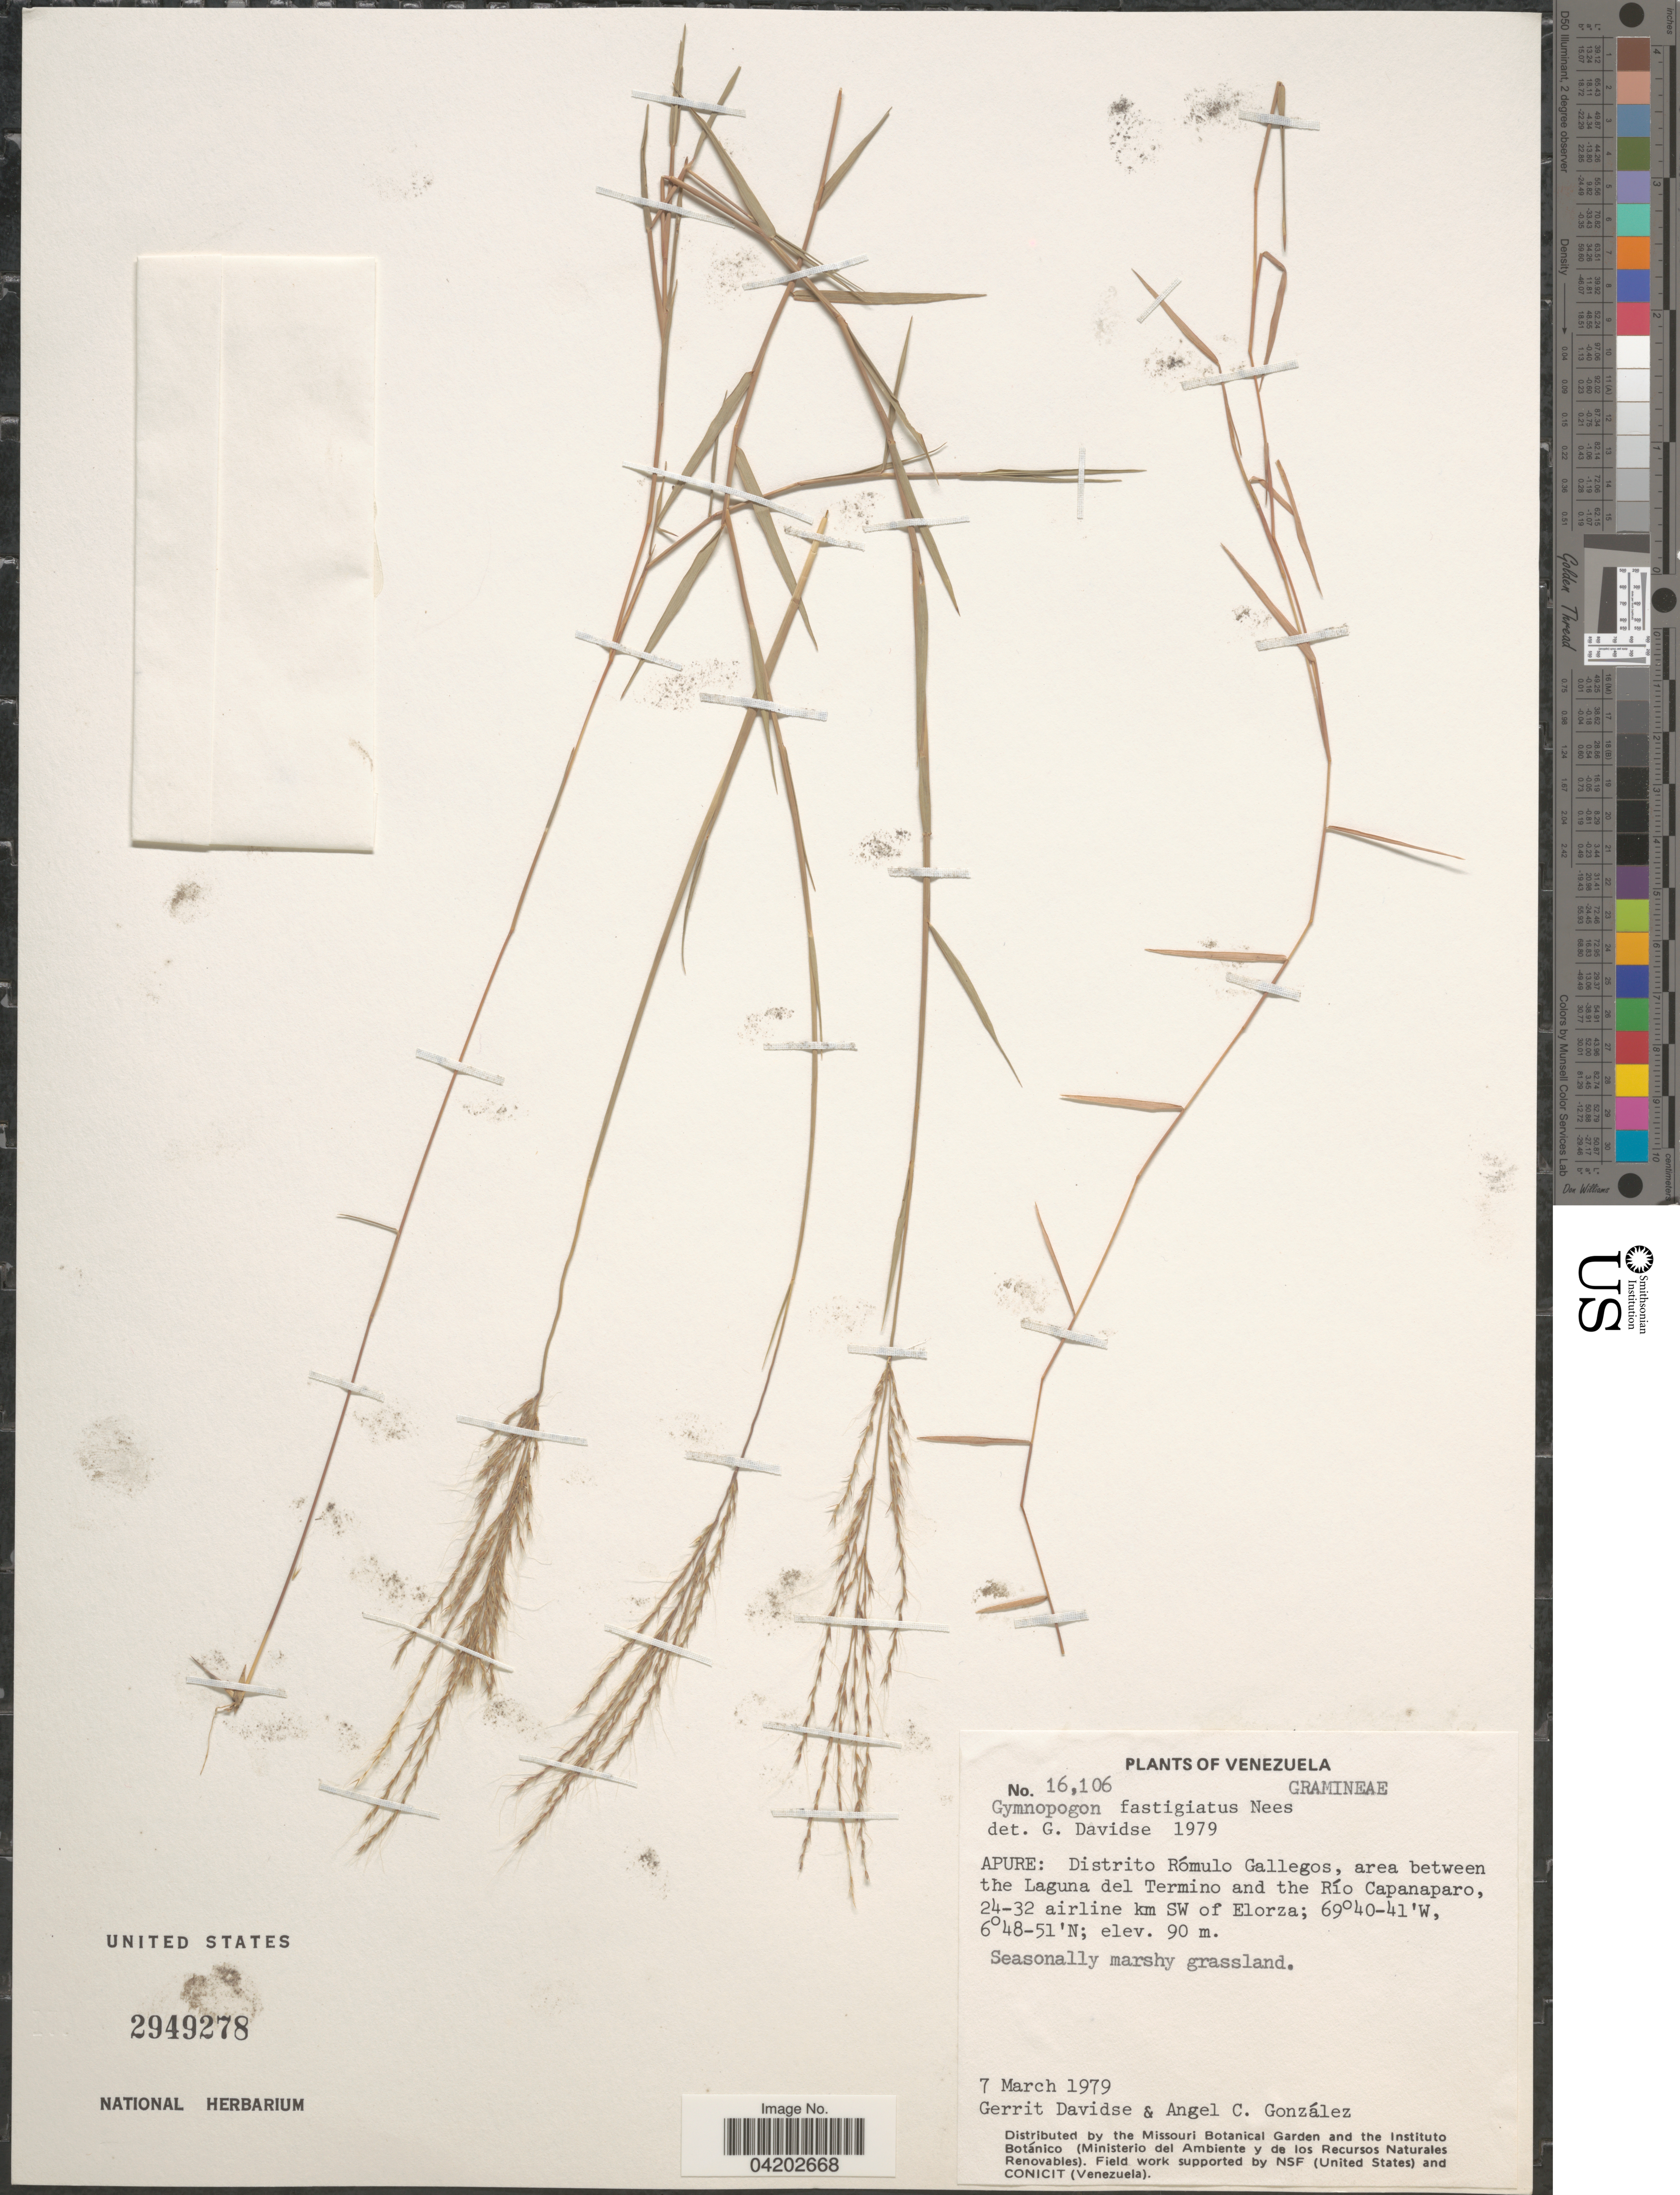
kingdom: Plantae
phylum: Tracheophyta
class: Liliopsida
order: Poales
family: Poaceae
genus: Gymnopogon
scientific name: Gymnopogon fastigiatus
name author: Nees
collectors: G. Davidse & A. C. González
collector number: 16106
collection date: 1979-03-07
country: Venezuela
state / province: Apure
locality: Distrito Rómulo Gallegos, area between the Laguna del Termino and the Río Capanaparo, 24-32 airline km SW of Elorza.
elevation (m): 90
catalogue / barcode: US 2949278